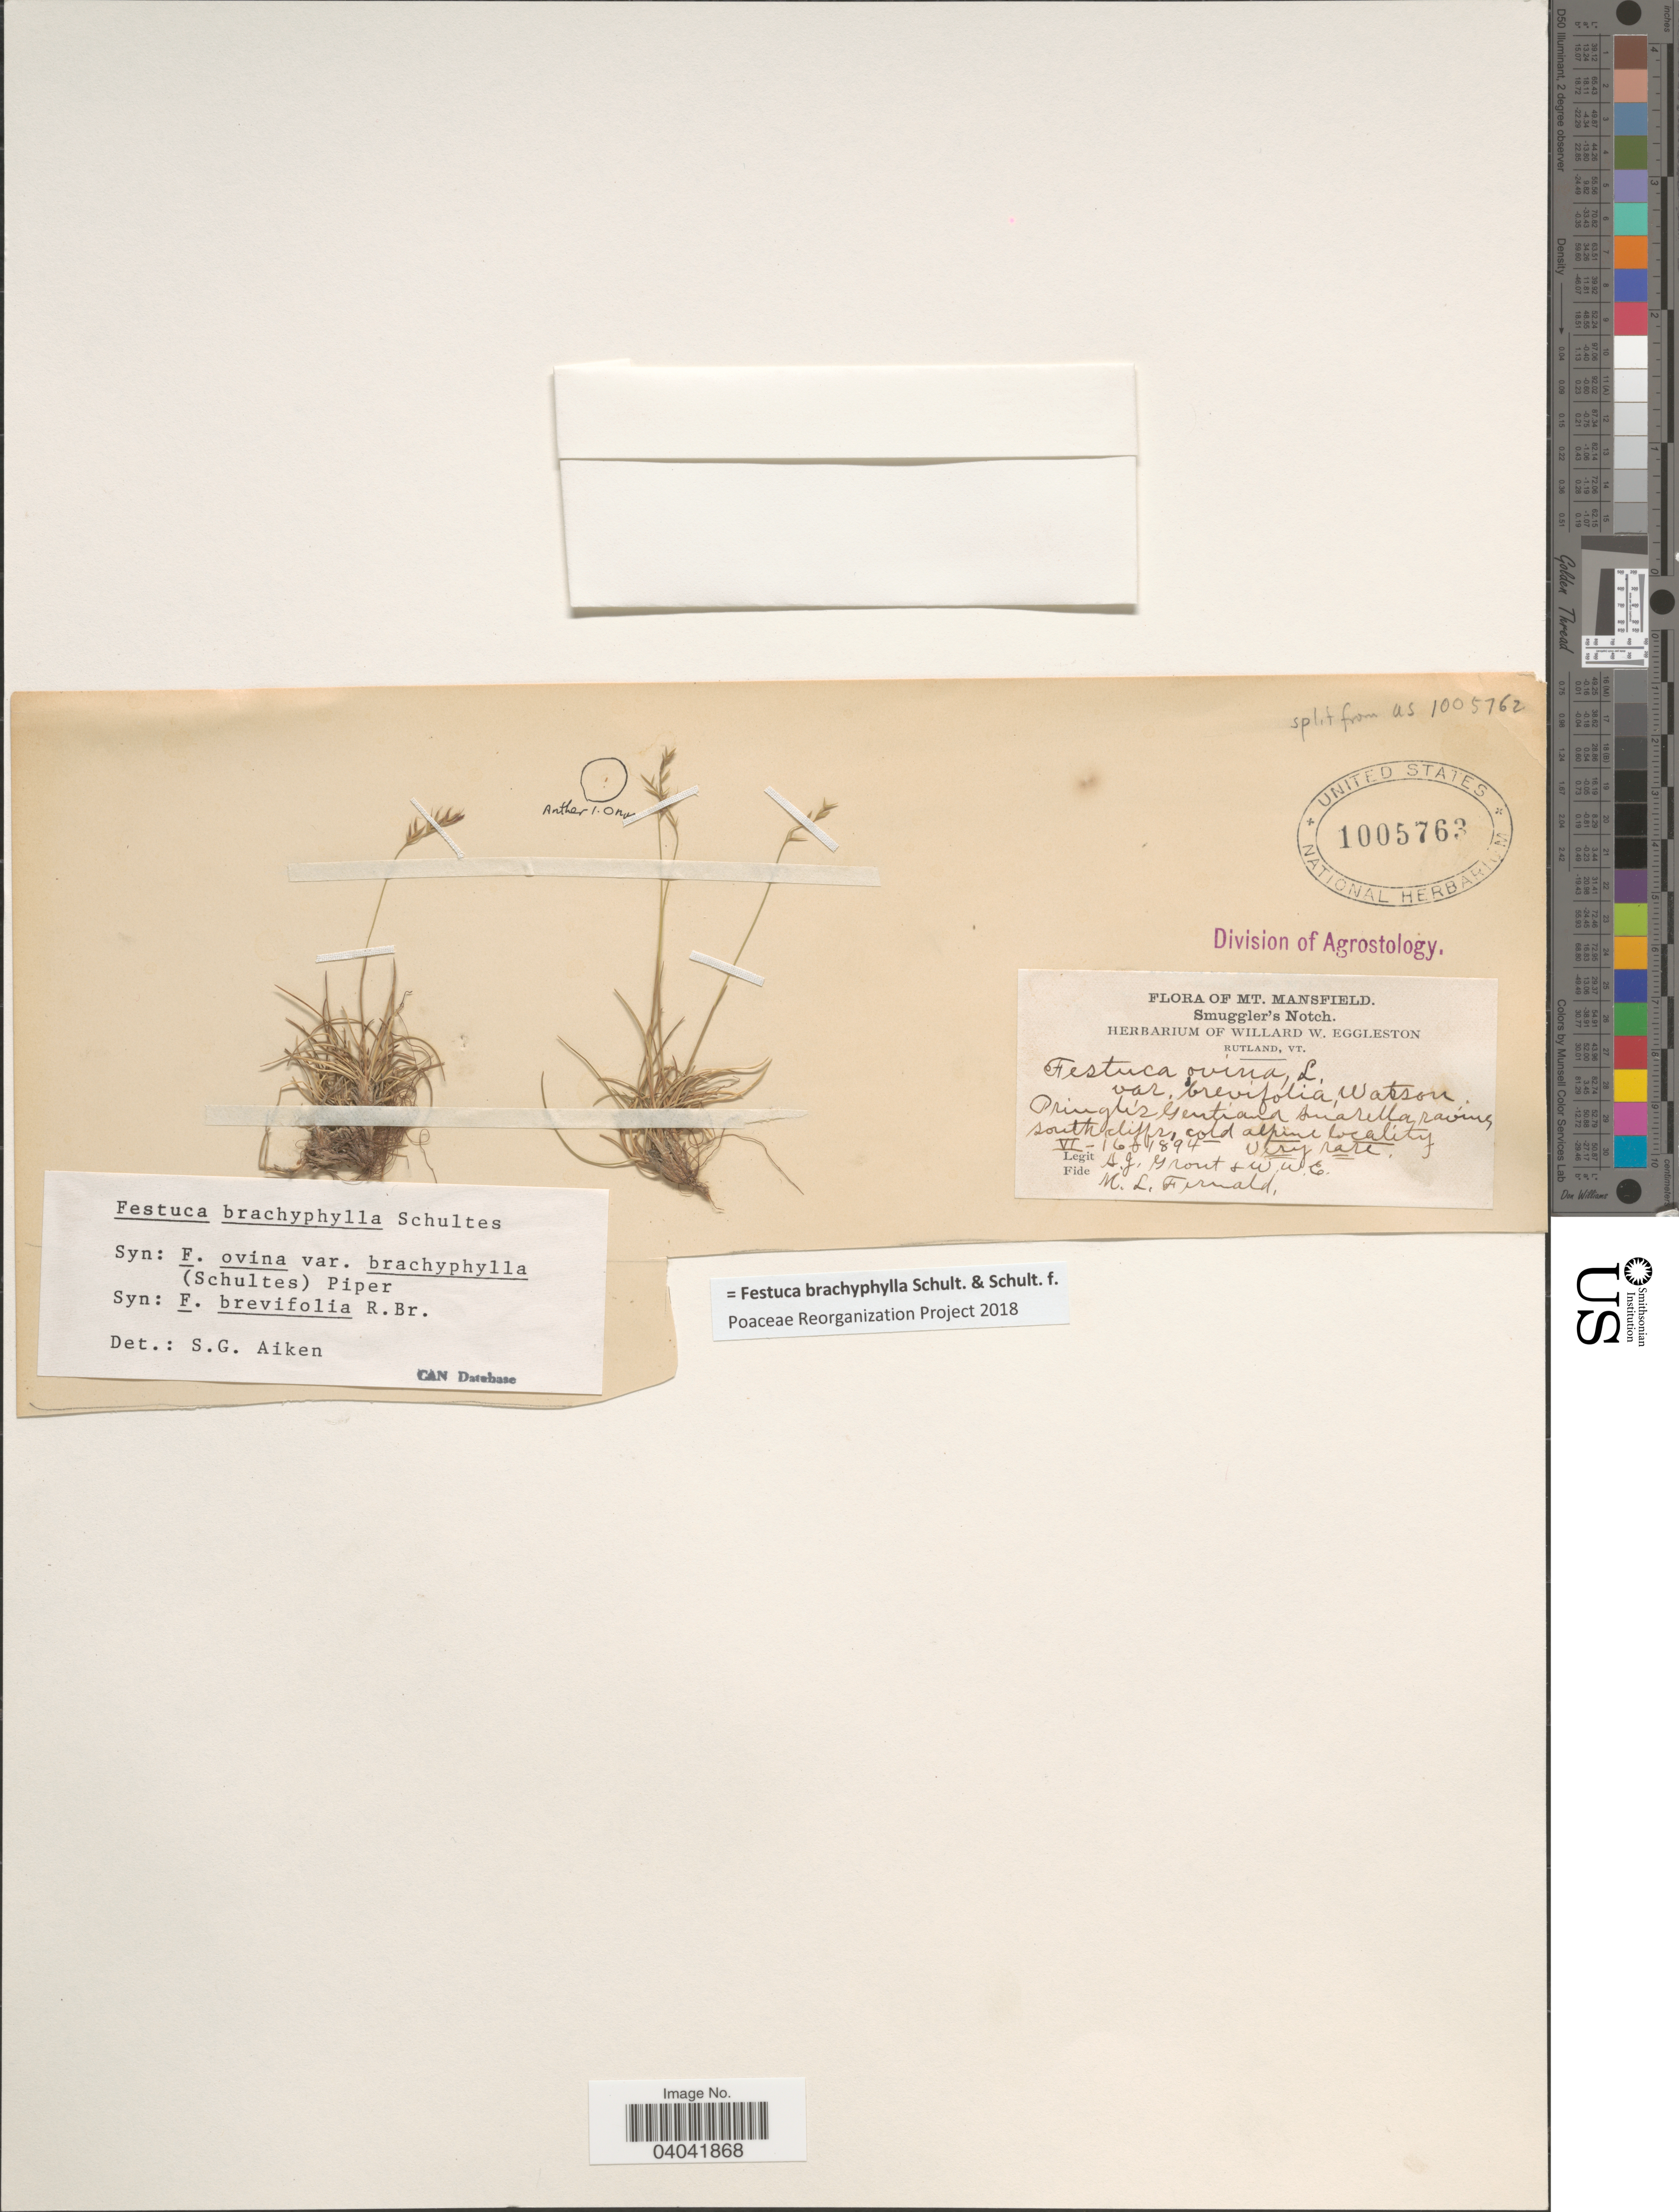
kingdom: Plantae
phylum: Tracheophyta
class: Liliopsida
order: Poales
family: Poaceae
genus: Festuca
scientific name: Festuca brachyphylla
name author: Schult. & Schult. f.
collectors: A. J. Grout & W. W. Eggleston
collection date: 1894-06-16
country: United States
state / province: Vermont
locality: Mt. Mansfield. Smuggler's Notch. Pringle's Gentiana smarella ravine, south cliffs.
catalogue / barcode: US 1005763